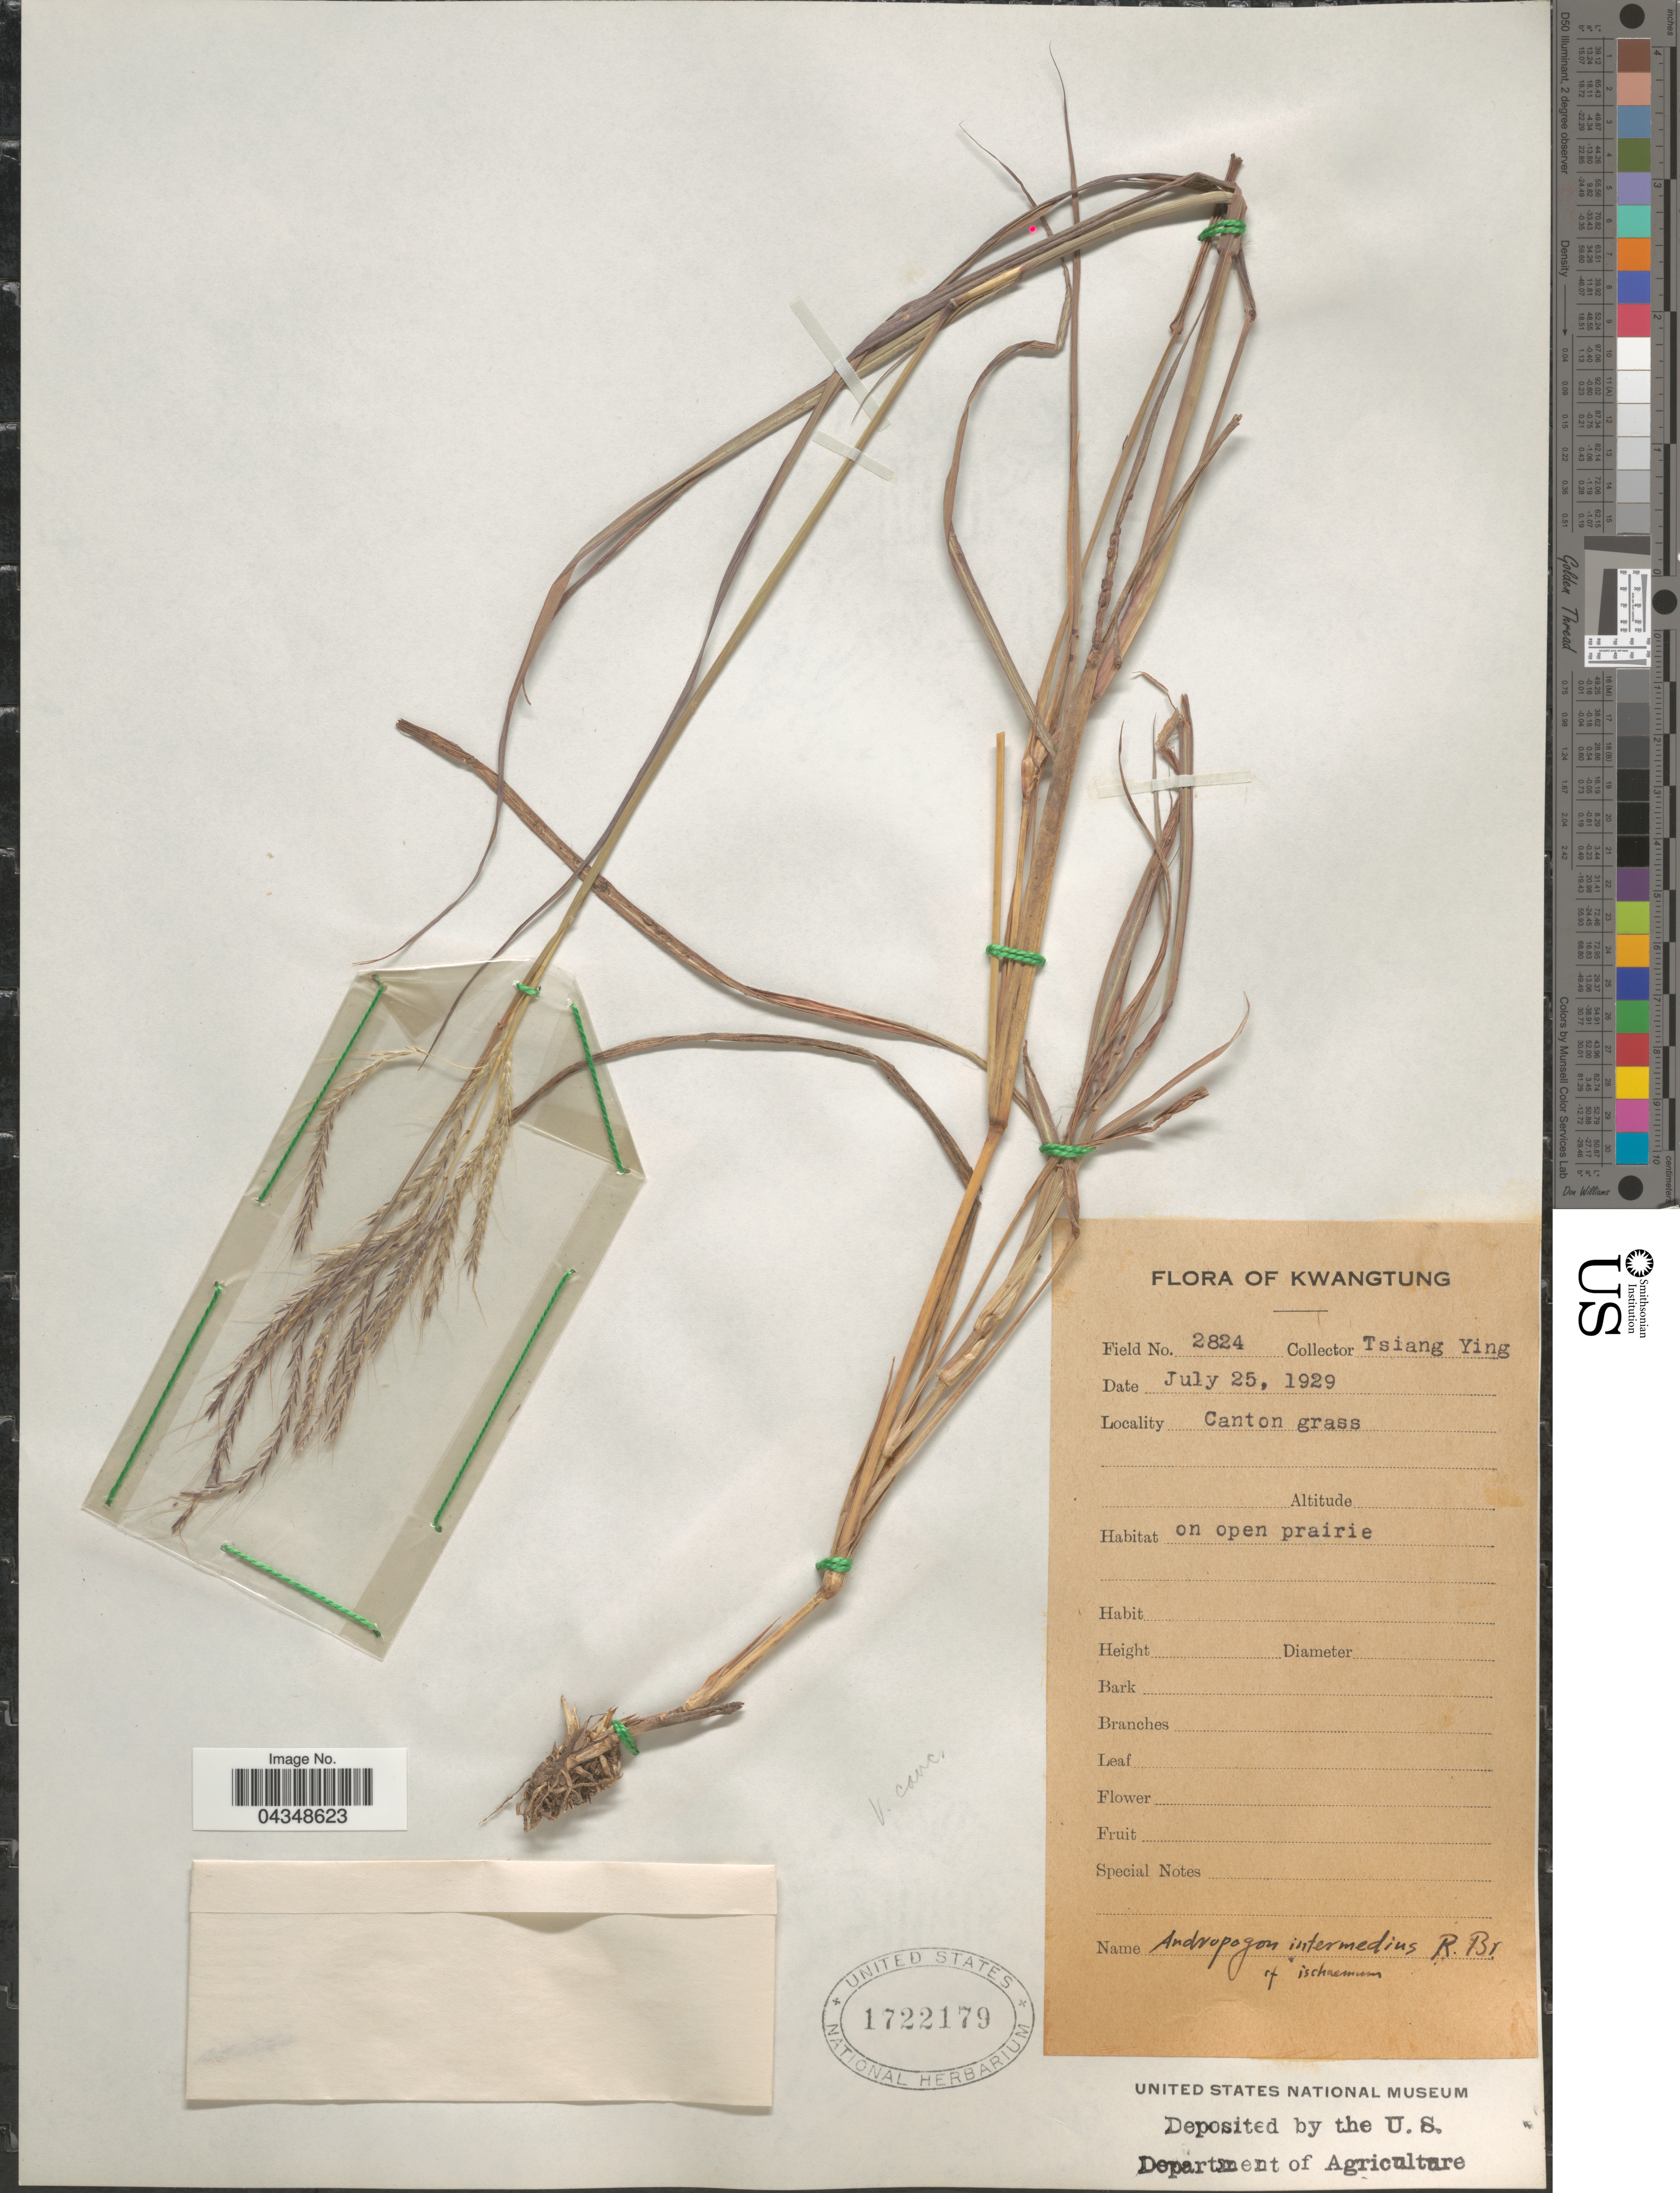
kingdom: Plantae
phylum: Tracheophyta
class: Liliopsida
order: Poales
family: Poaceae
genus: Bothriochloa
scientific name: Bothriochloa bladhii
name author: (Retz.) S.T. Blake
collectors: T. Ying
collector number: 2824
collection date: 1929-07-25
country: China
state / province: Guangdong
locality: Kwangtung. Canton grass.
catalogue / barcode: US 1722179